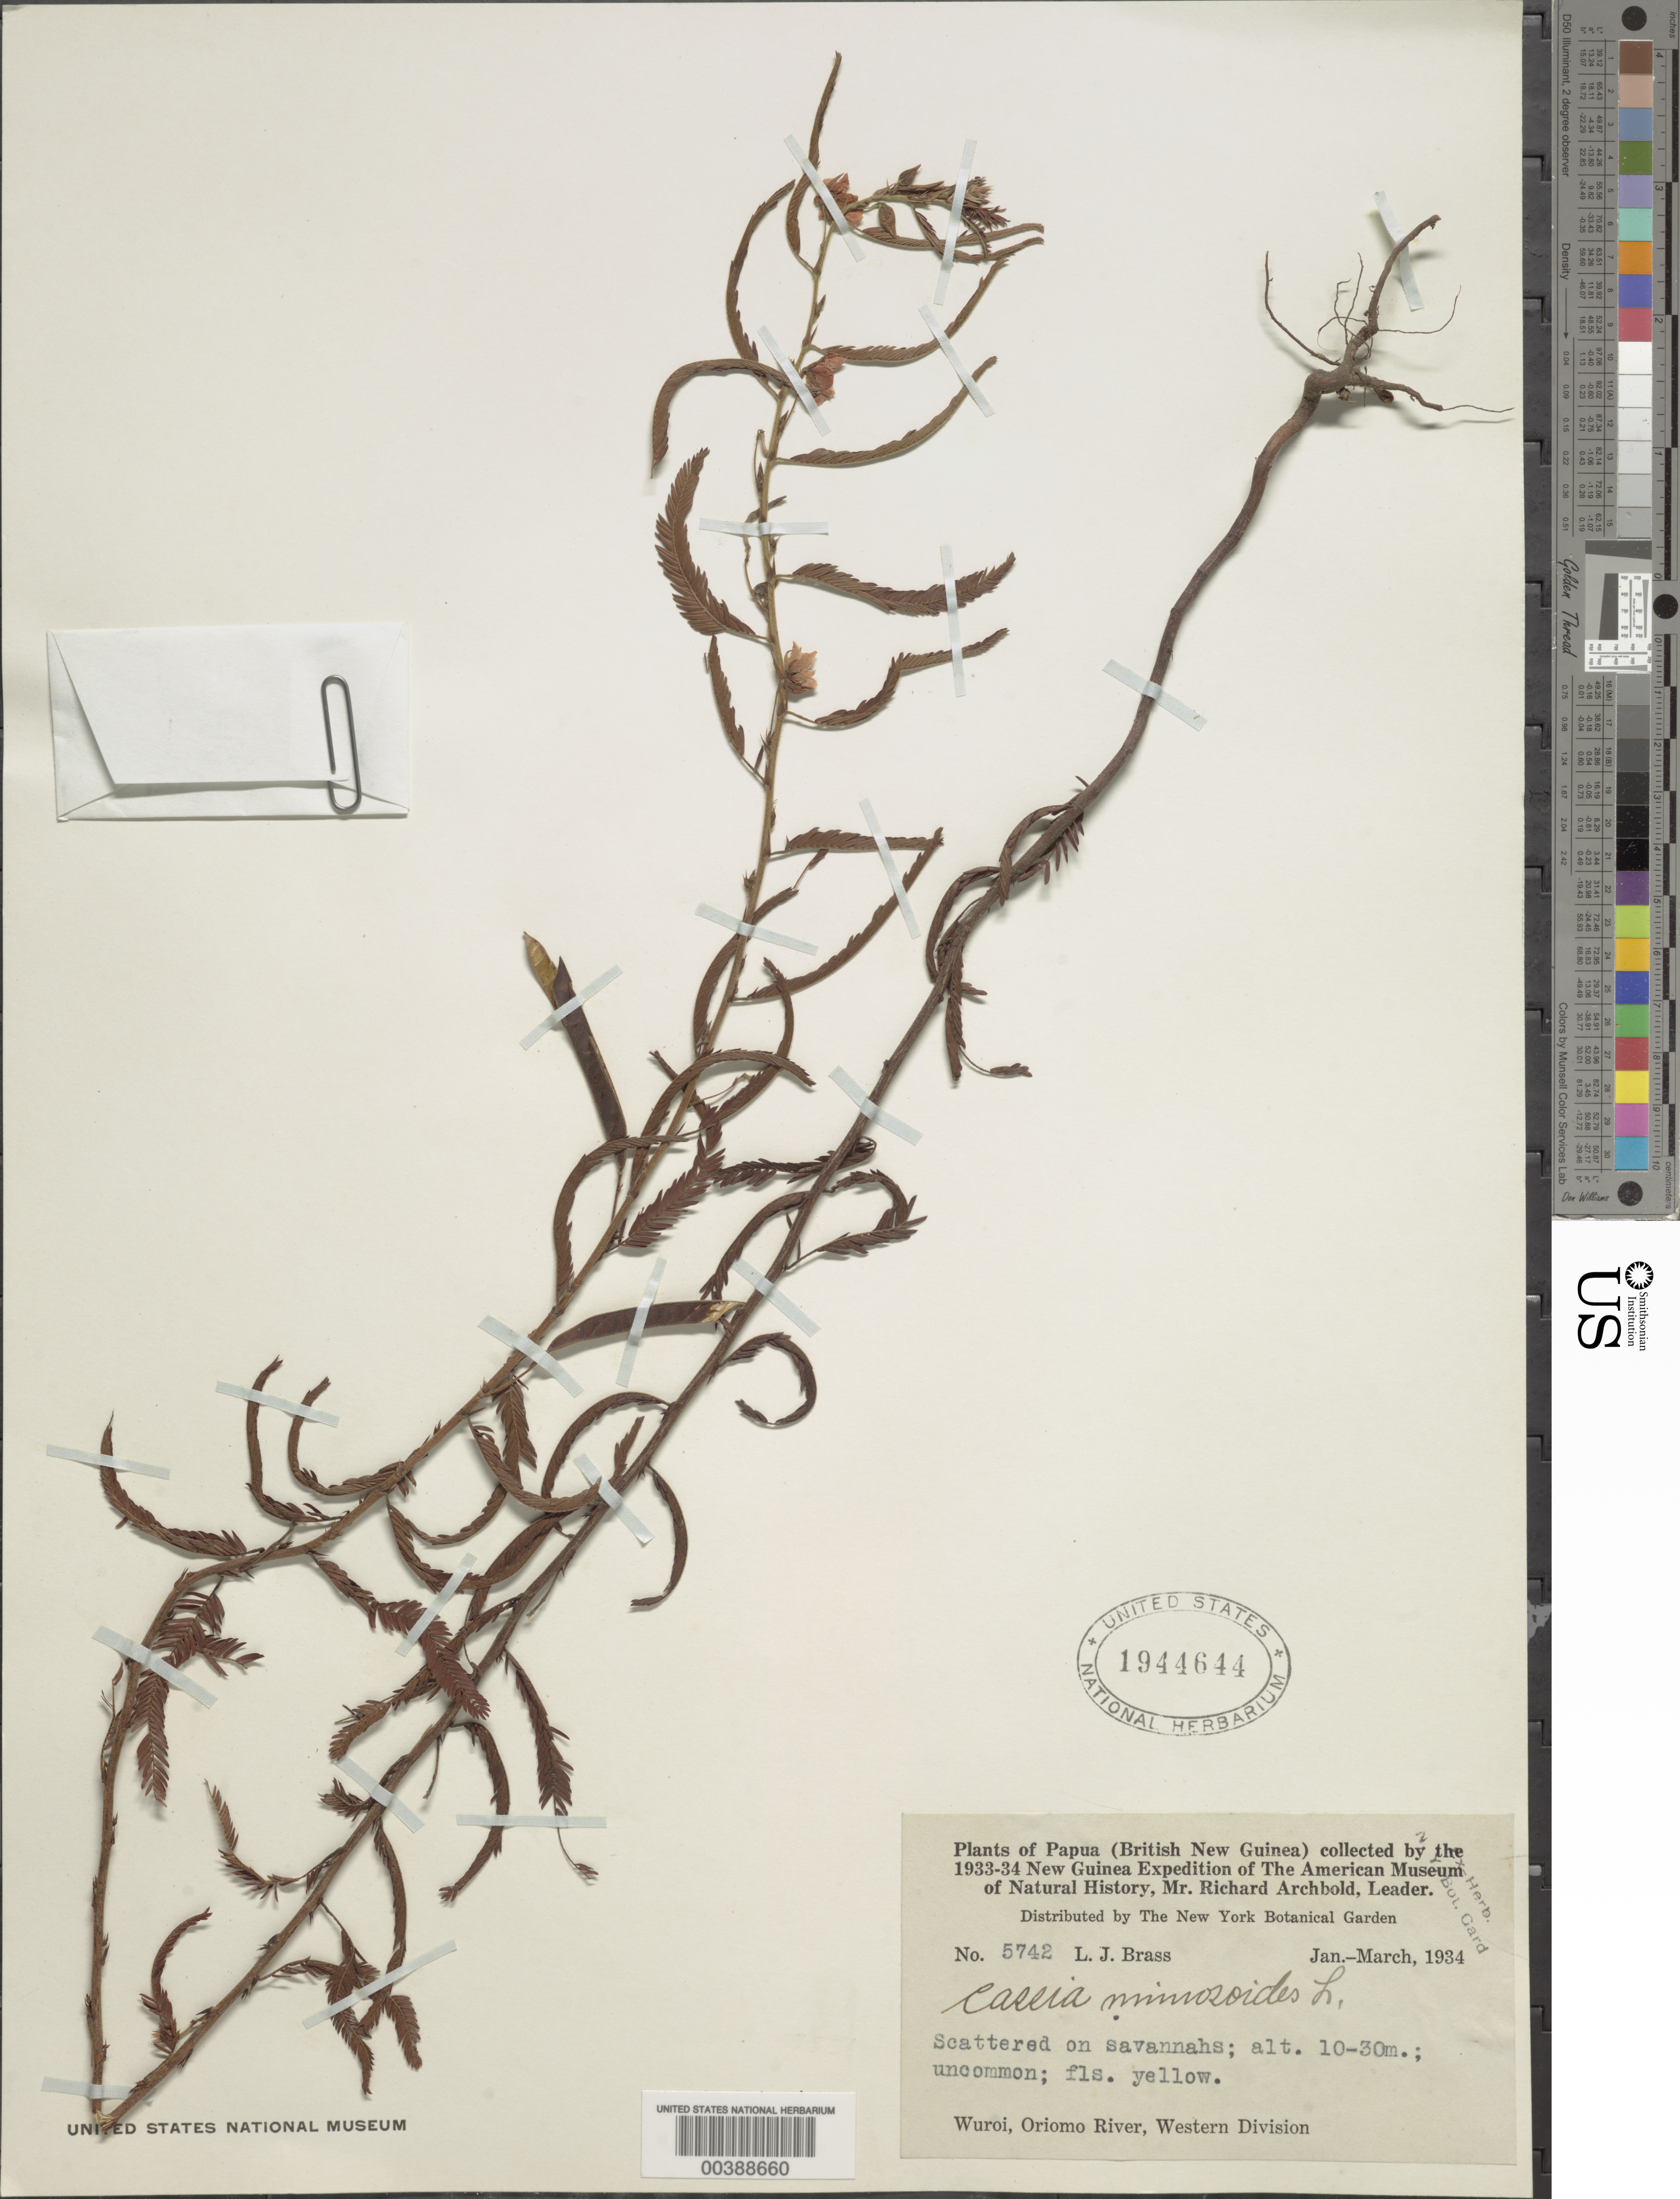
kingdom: Plantae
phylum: Tracheophyta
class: Magnoliopsida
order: Fabales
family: Fabaceae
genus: Chamaecrista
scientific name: Chamaecrista mimosoides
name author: (L.) Greene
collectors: L. J. Brass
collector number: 5742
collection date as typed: Jan 1934 to -- Mar 1934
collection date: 1934-01/1934-03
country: Papua New Guinea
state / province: Western Highlands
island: New Guinea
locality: Wuroi, oriomo river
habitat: Savannahs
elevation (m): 10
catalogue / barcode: US 1944644